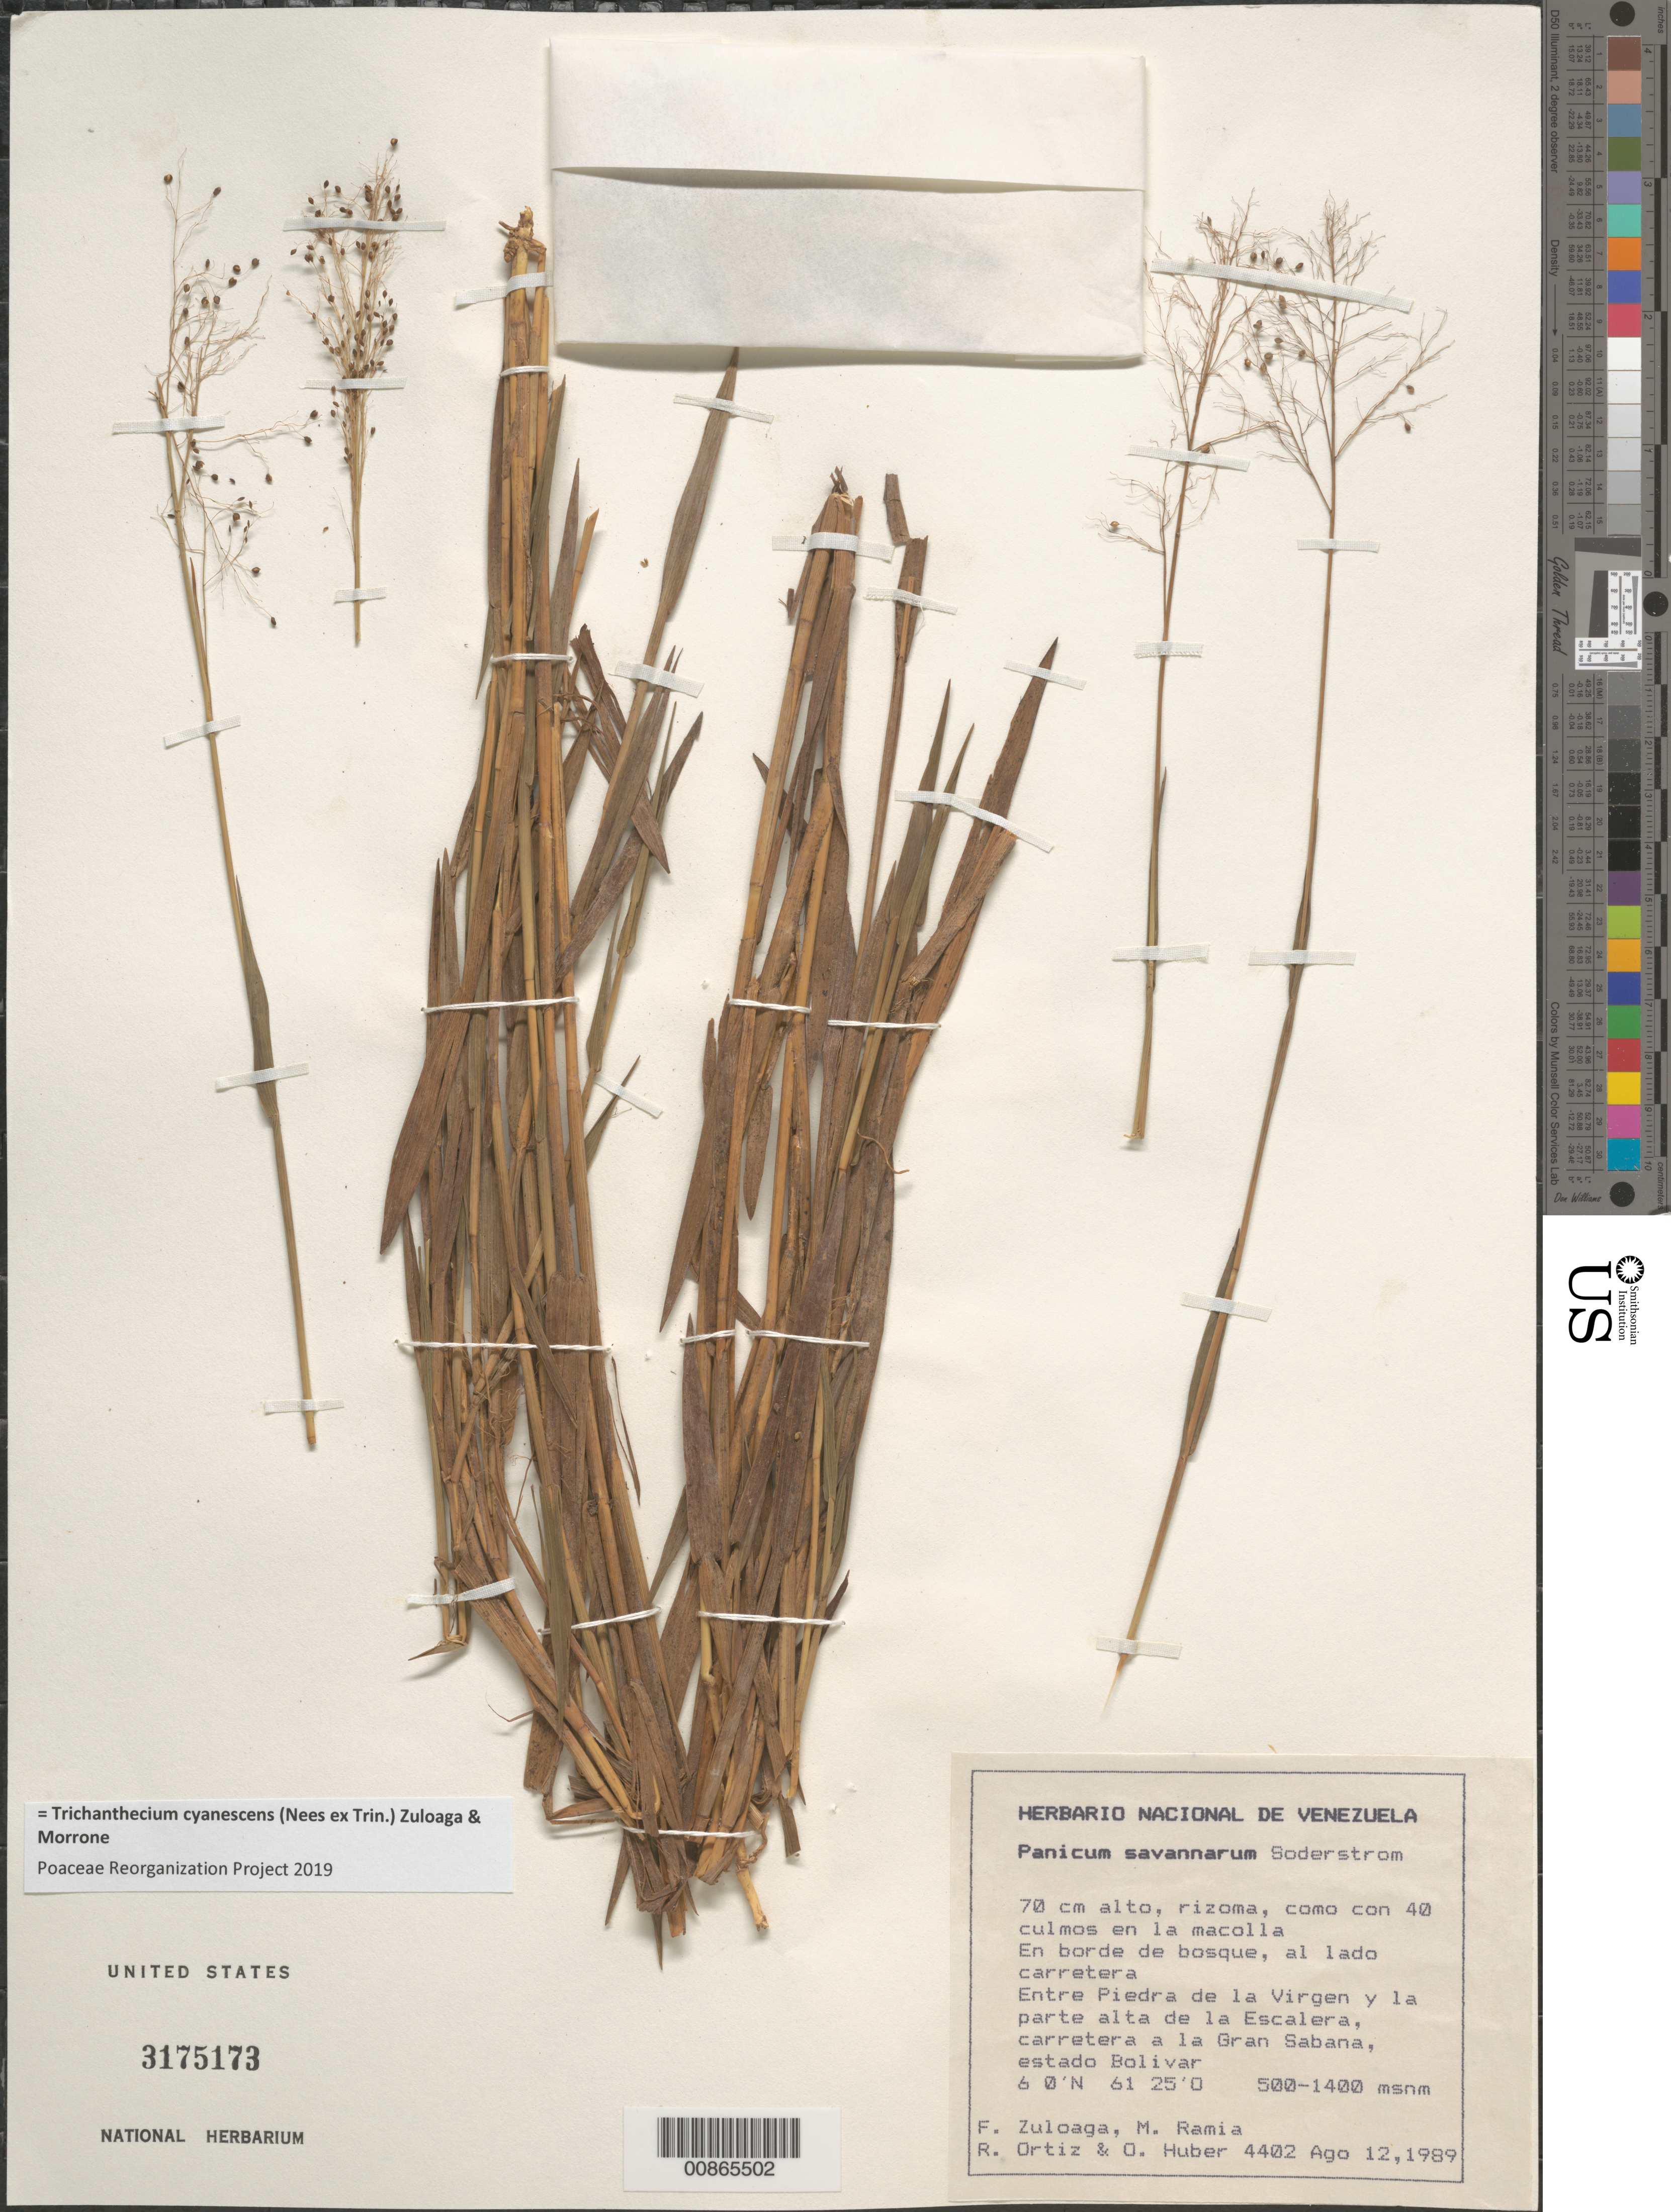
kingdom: Plantae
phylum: Tracheophyta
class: Liliopsida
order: Poales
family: Poaceae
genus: Panicum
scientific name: Panicum cyanescens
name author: Nees ex Trin.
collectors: F. O. Zuloaga, M. Ramia, R. Ortíz & O. Huber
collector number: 4402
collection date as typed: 12-Aug-89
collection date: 1989-08-12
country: Venezuela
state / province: Bolívar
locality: Gran Sabana, entre Piedra de la Virgen y la parte alta de la Escalera, carretera a la Gran Sabana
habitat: Edge of forest, roadside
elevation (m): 500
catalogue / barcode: US 3175173